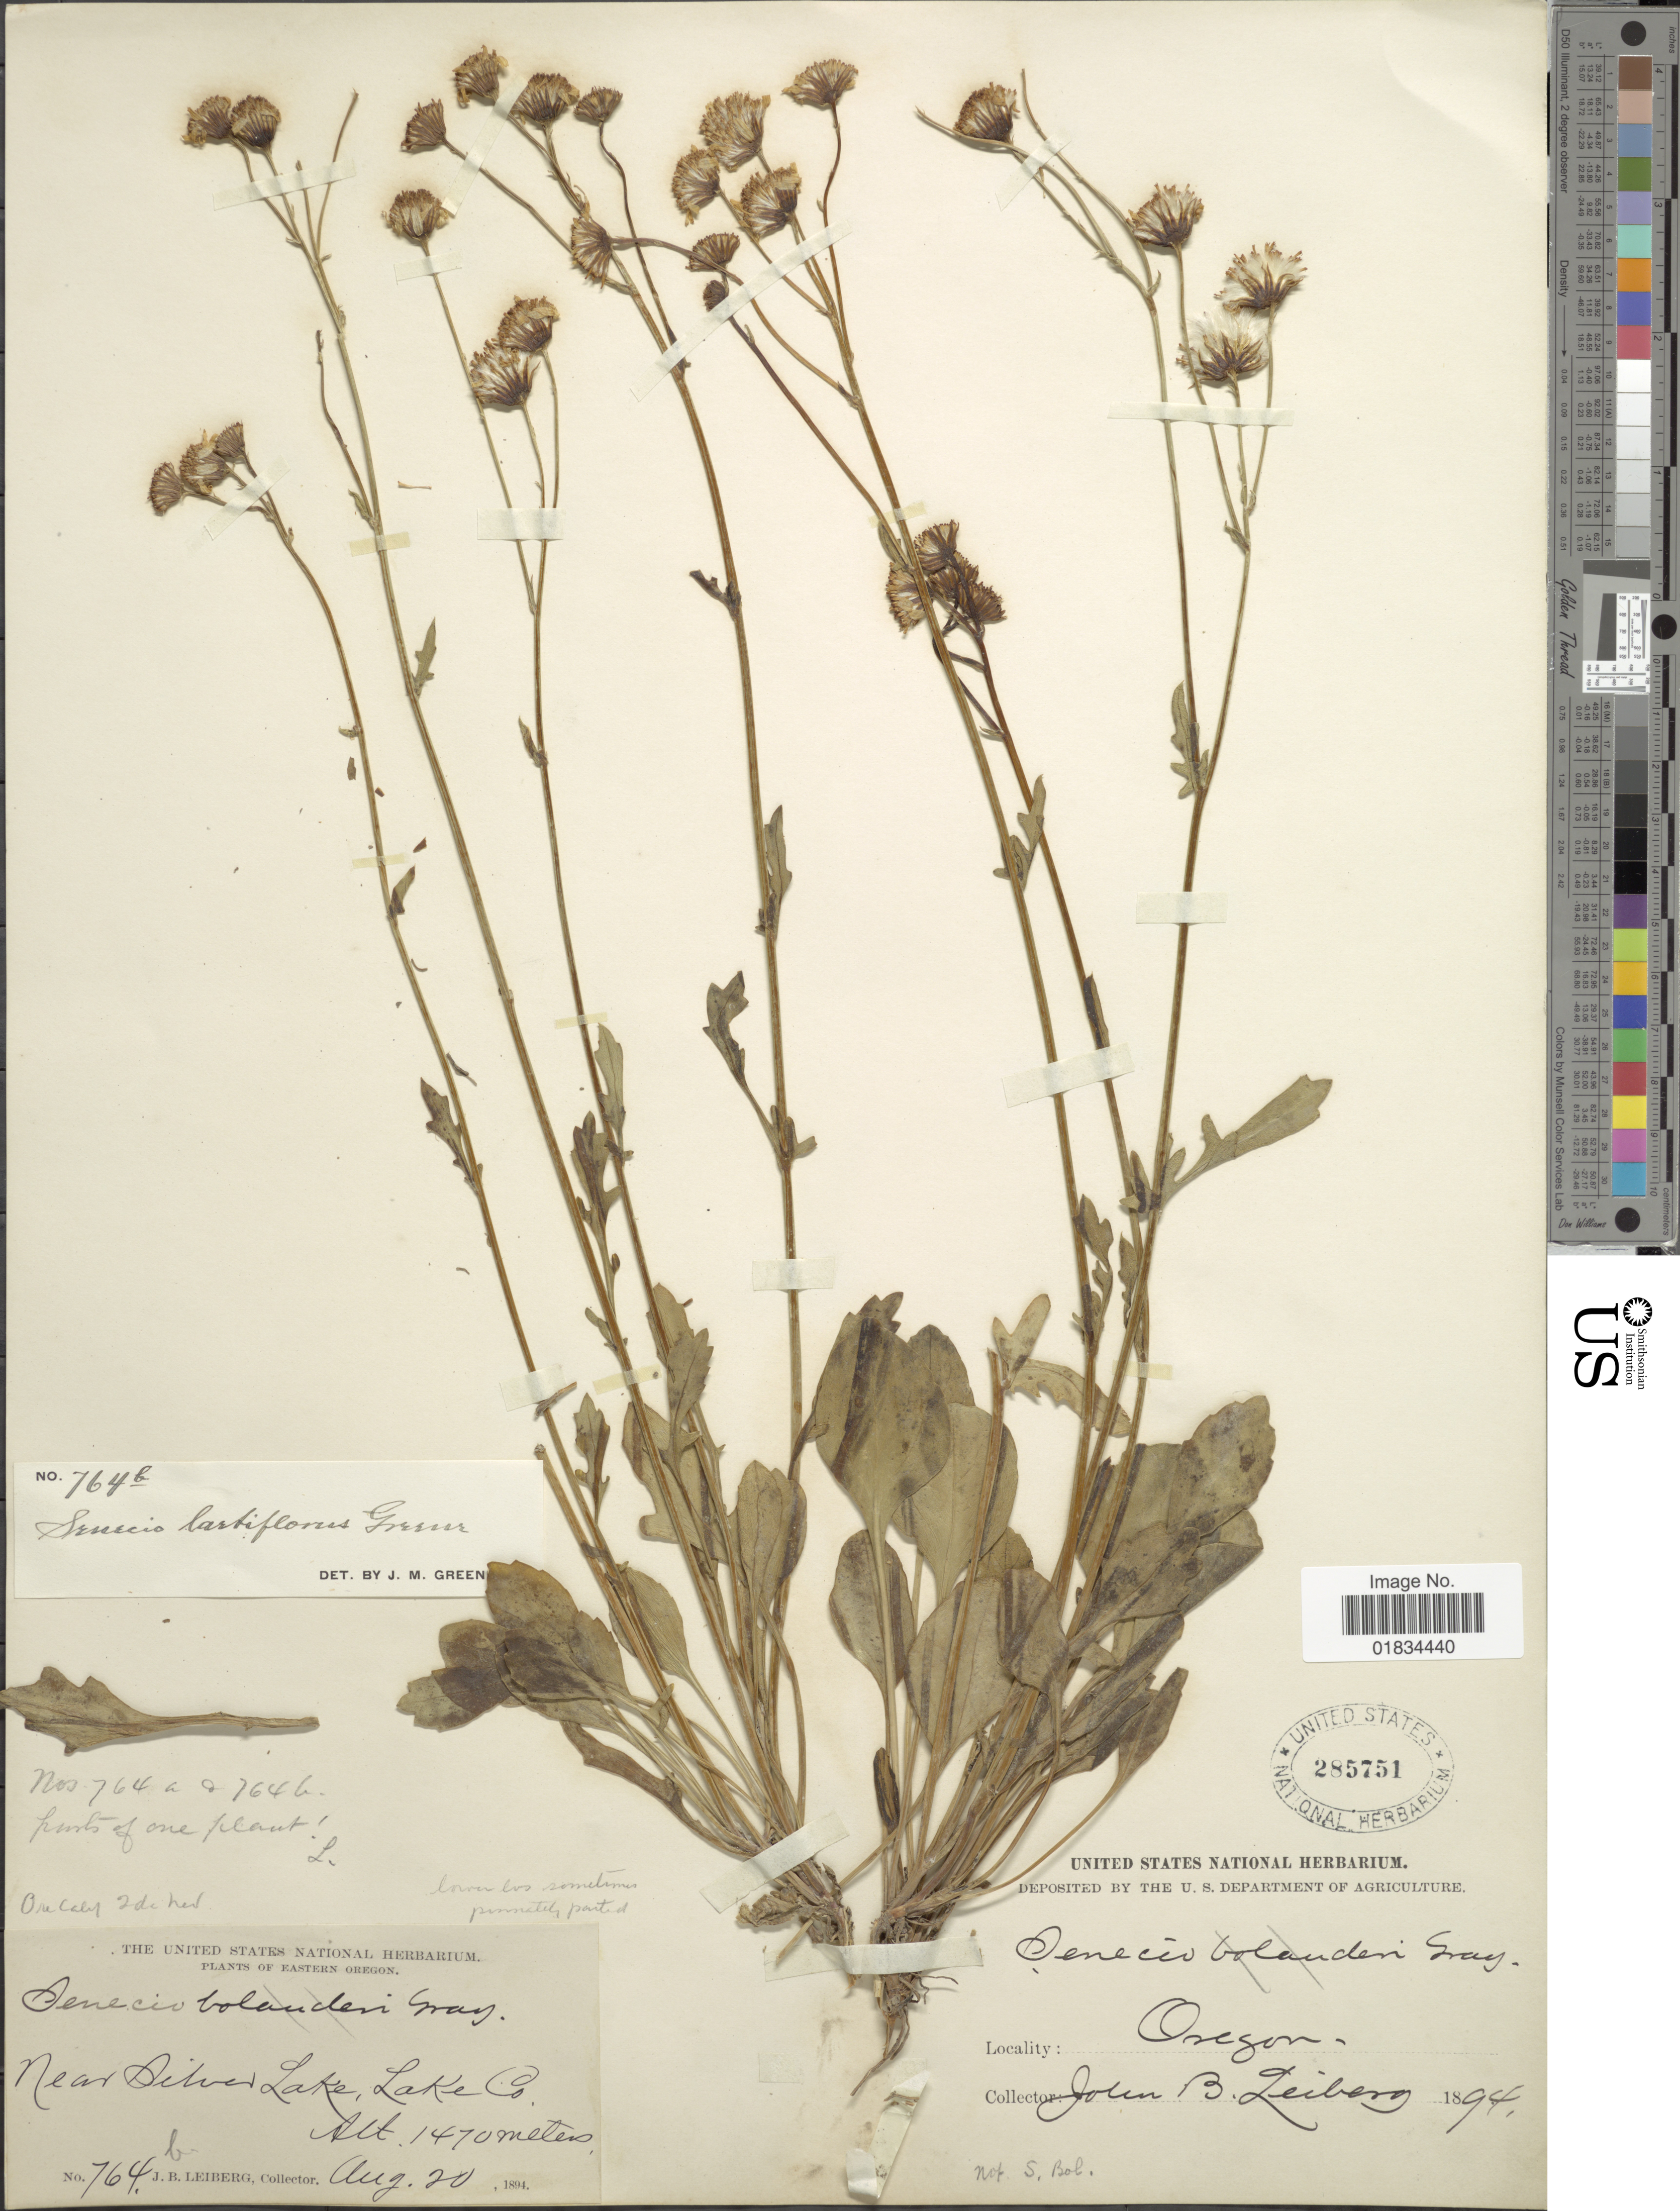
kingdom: Plantae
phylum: Tracheophyta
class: Magnoliopsida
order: Asterales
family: Asteraceae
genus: Senecio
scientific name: Senecio laetiflorus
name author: Greene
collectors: J. B. Leiberg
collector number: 764b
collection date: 1894-08-20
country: United States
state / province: Oregon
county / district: Lake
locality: Eastern Oregon, Near Silver Lake, Lake Co.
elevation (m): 1470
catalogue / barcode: US 285751